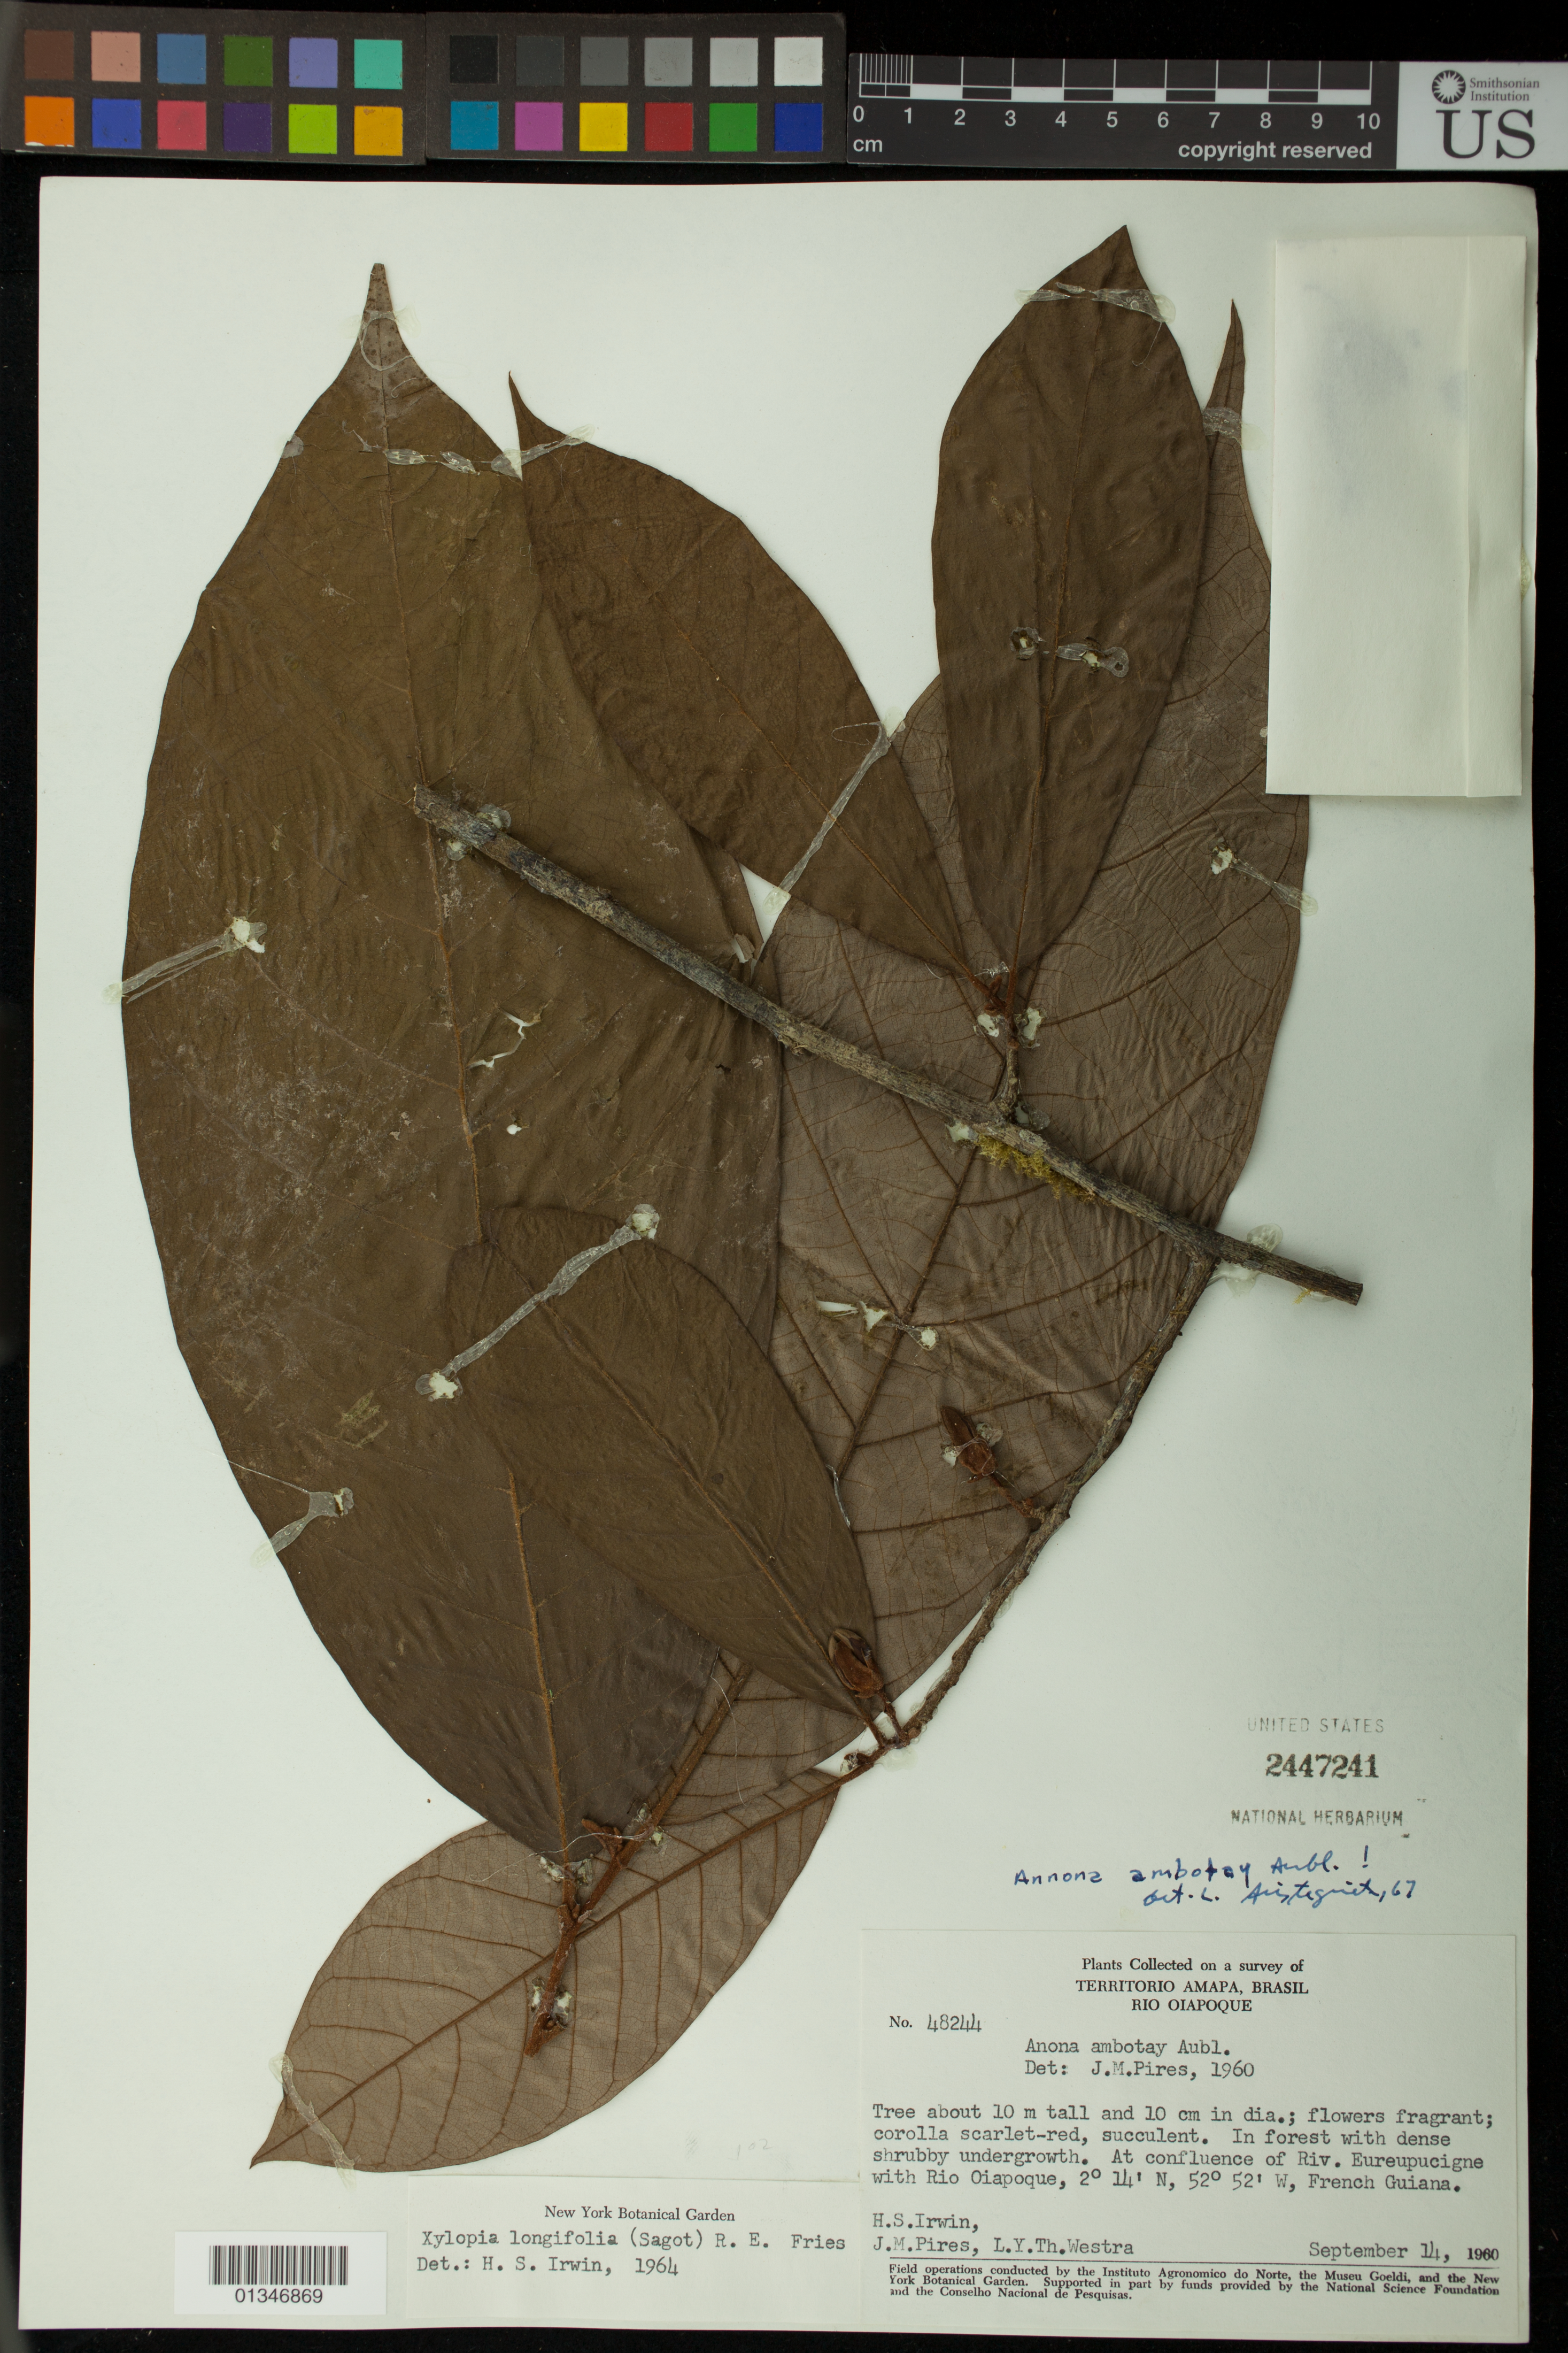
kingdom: Plantae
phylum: Tracheophyta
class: Magnoliopsida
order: Magnoliales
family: Annonaceae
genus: Annona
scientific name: Annona ambotay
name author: Aubl.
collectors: H. Irwin, J. M. Pires & L. Y. T. Westra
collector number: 48244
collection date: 1960-09-14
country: French Guiana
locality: At confluence of Riv. Eureupucigne with Rio Oiapoque, 2º 14´ N, 52º 52´ W, French Guiana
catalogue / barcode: US 2447241